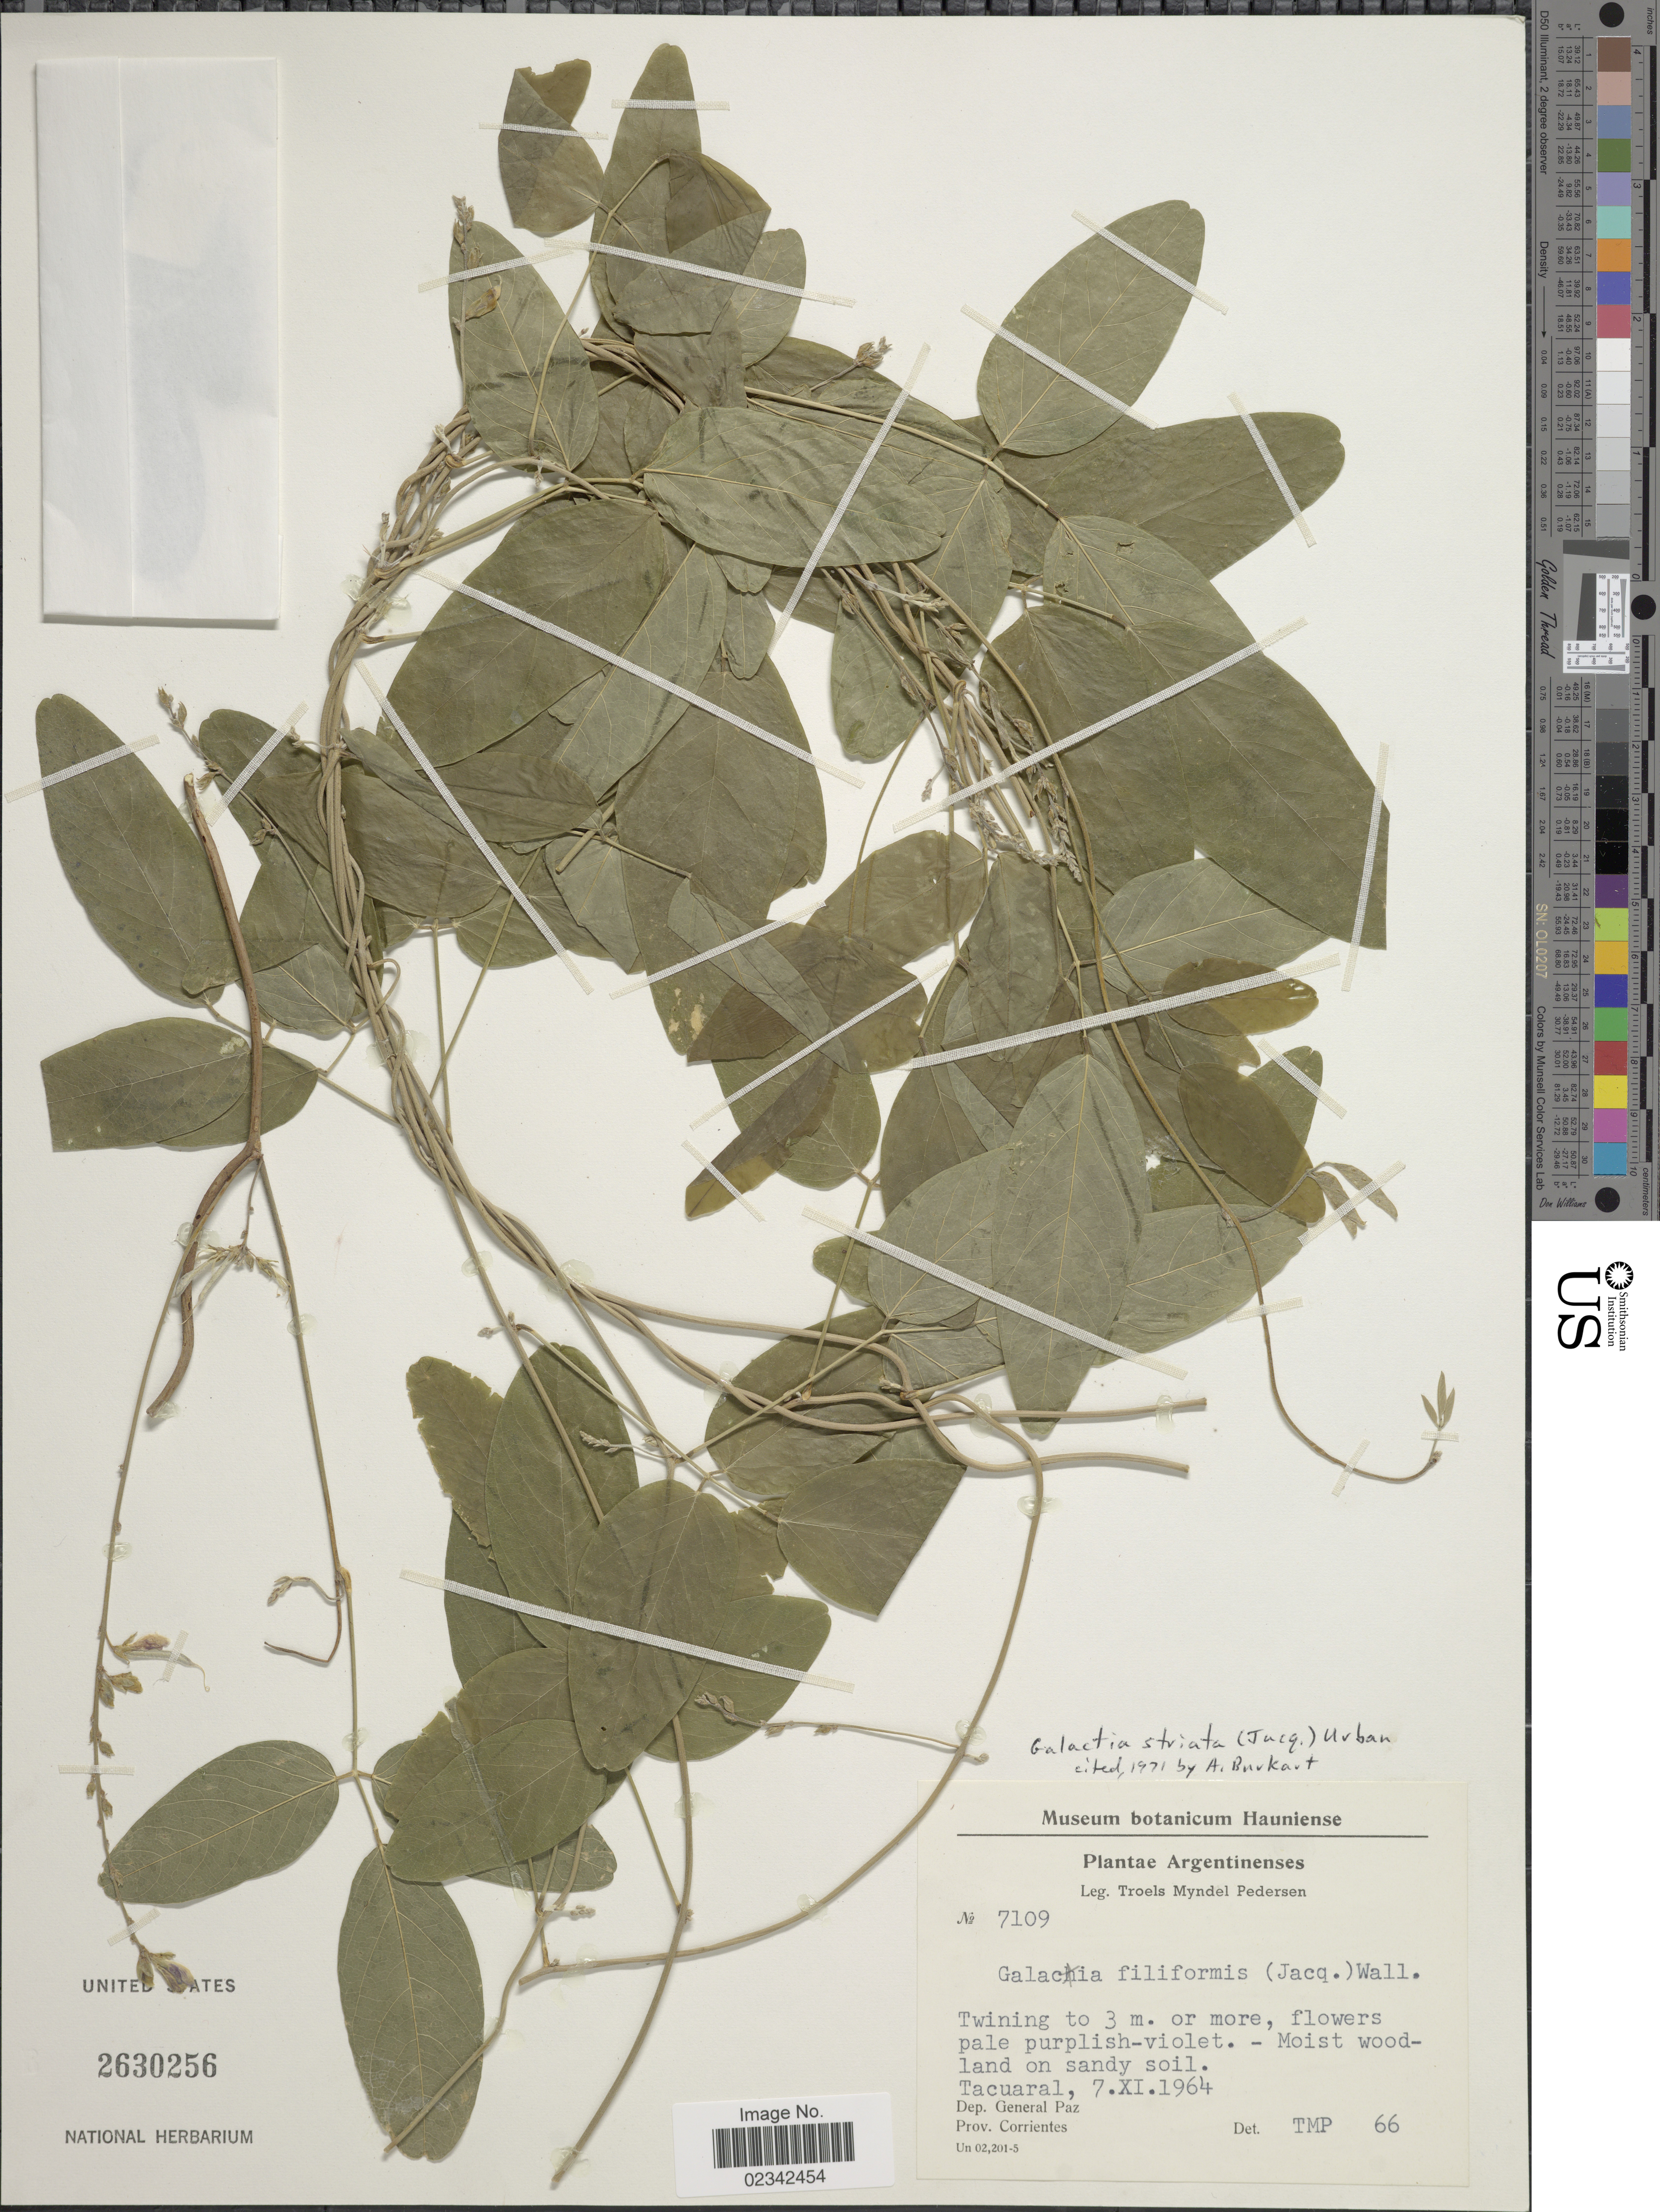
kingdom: Plantae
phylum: Tracheophyta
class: Magnoliopsida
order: Fabales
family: Fabaceae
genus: Galactia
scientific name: Galactia striata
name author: (Jacq.) Urb.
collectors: T. Pederson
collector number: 7109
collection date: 1964-11-07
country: Argentina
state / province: Corrientes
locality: Tacuaral, dep. General Paz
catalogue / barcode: US 2630256